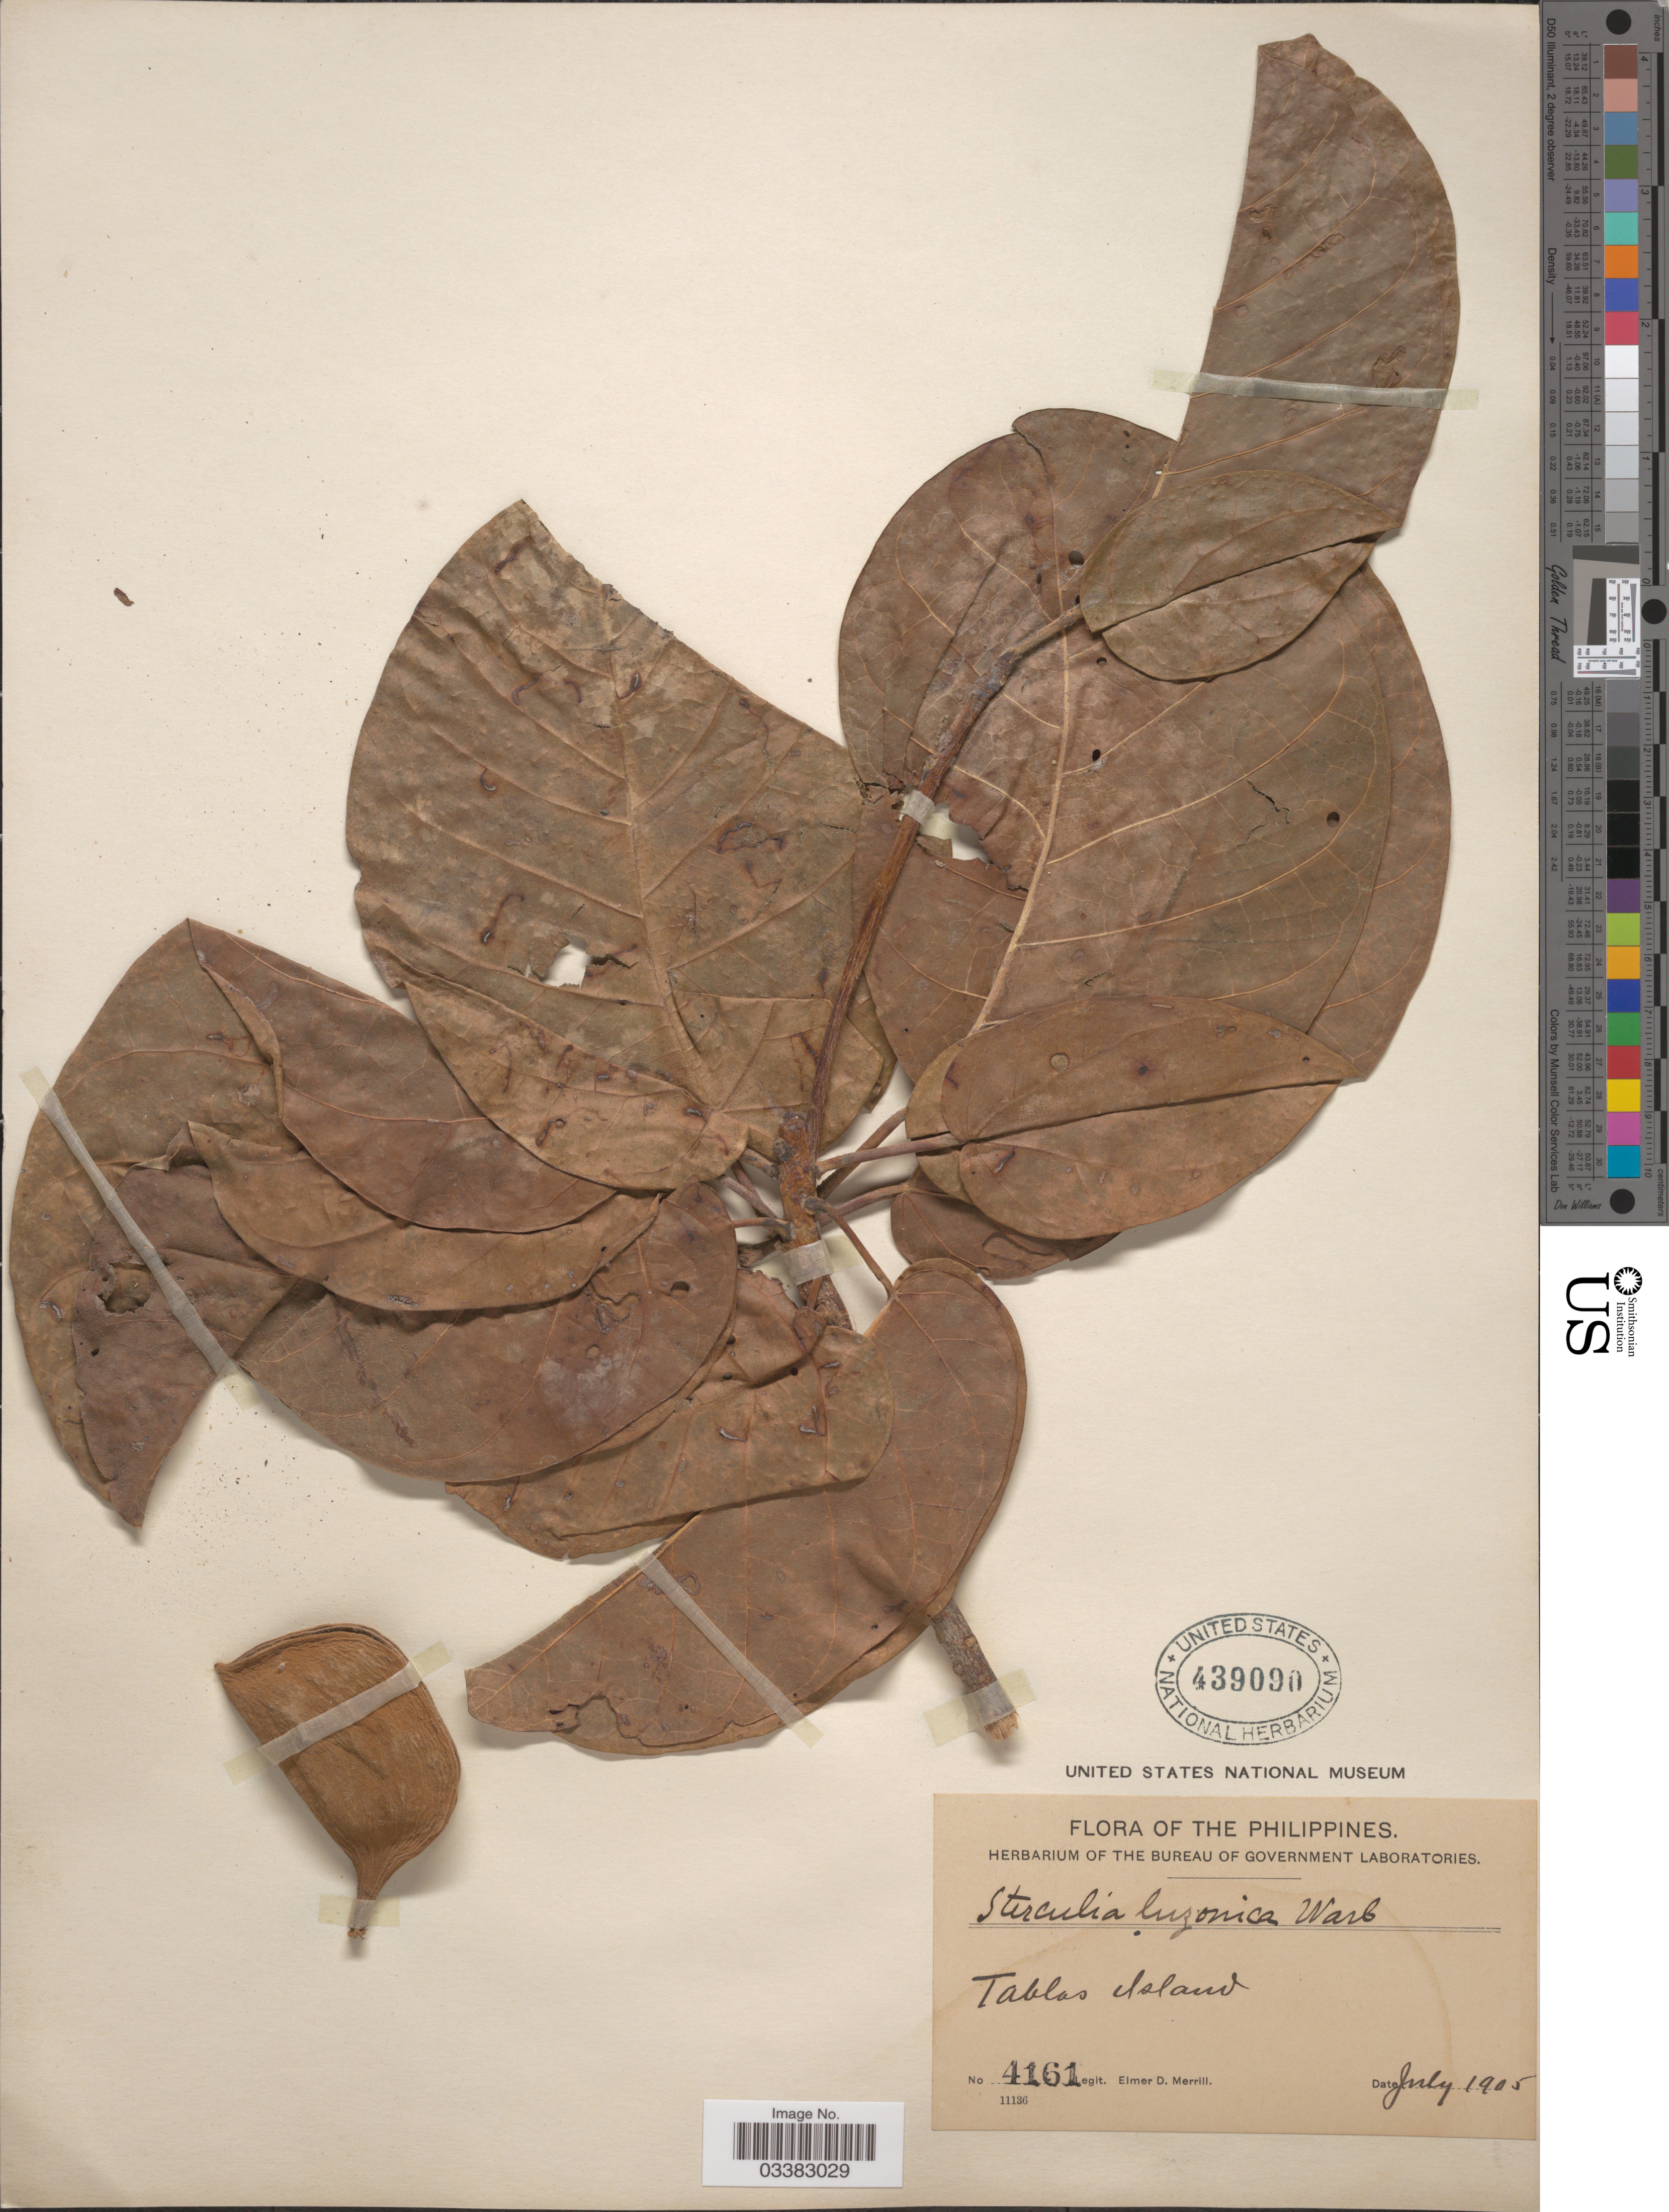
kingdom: Plantae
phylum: Tracheophyta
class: Magnoliopsida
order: Malvales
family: Malvaceae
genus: Sterculia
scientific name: Sterculia luzonica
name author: Warb.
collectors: E. D. Merrill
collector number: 4161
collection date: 1905-07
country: Philippines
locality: Tablas Island.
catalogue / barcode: US 439090